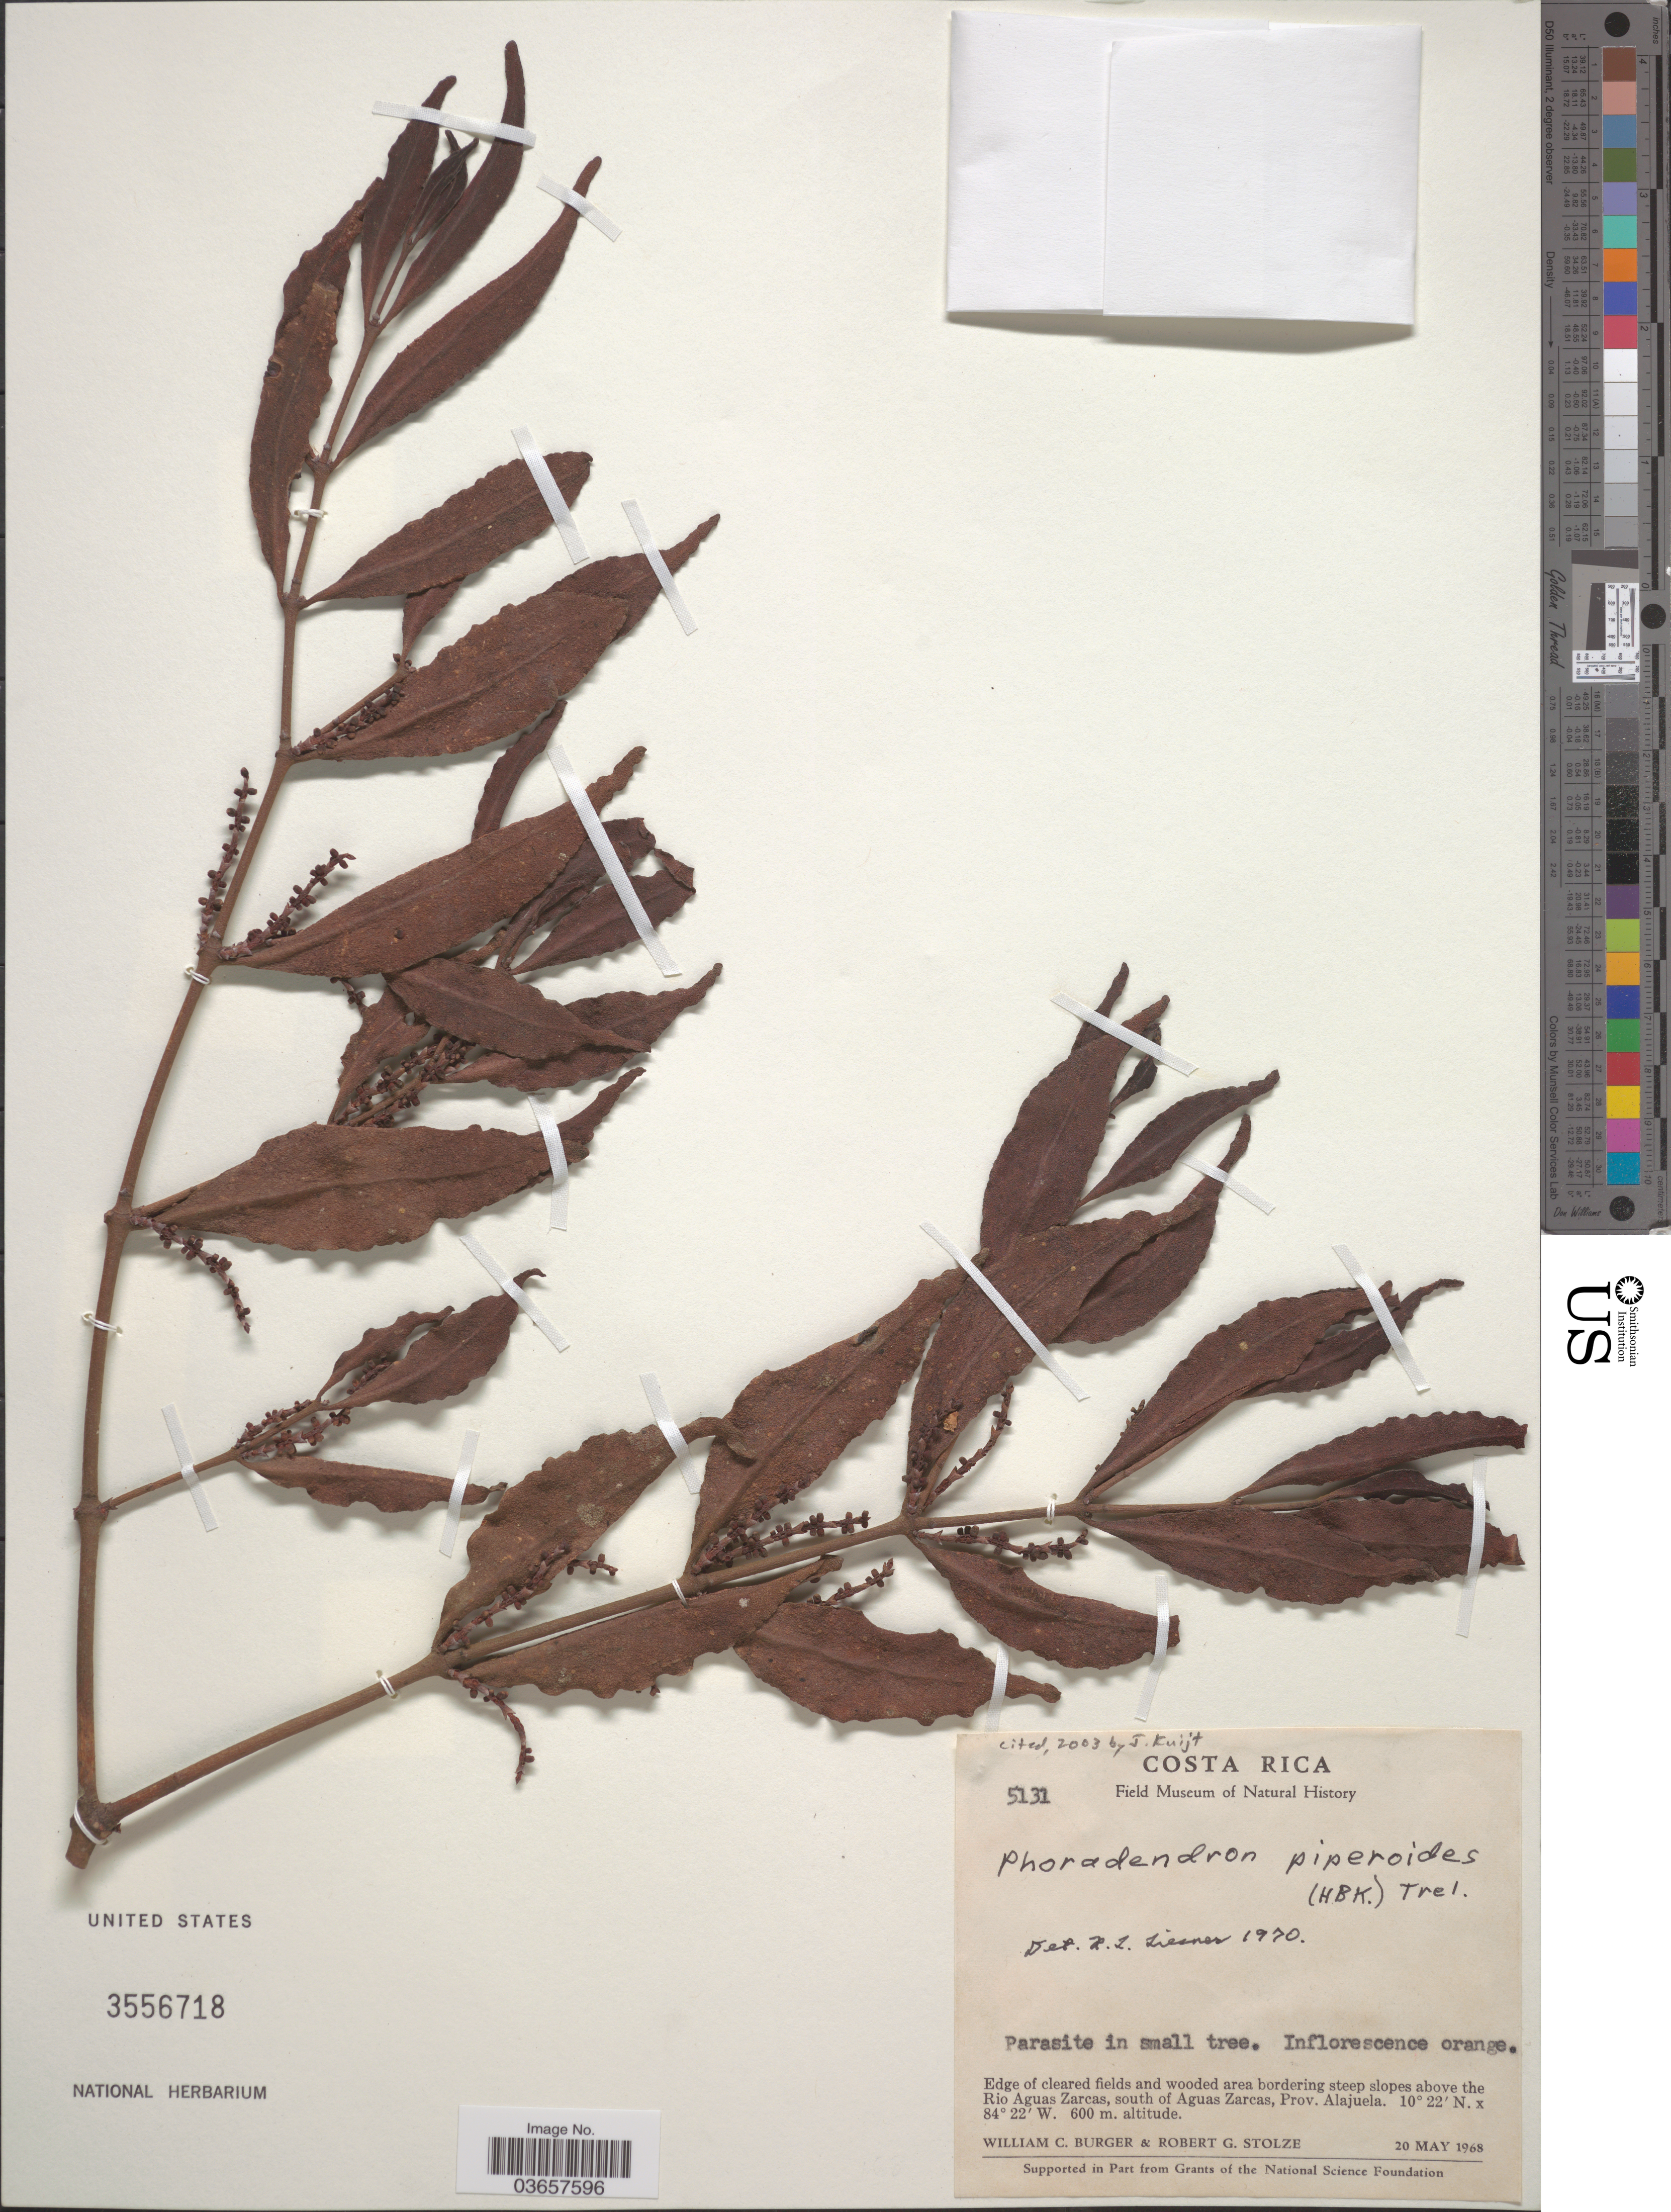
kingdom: Plantae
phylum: Tracheophyta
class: Magnoliopsida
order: Santalales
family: Viscaceae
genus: Phoradendron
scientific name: Phoradendron piperoides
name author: (Kunth) Trel.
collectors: W. Burger & R. G. Stolze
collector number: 5131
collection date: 1968-05-20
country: Costa Rica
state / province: Alajuela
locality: Edge of cleared fields and wooded area bordering steep slopes above the Rio Aguas Zarcas, south of Aguas Zarcas.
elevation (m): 600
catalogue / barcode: US 3556718